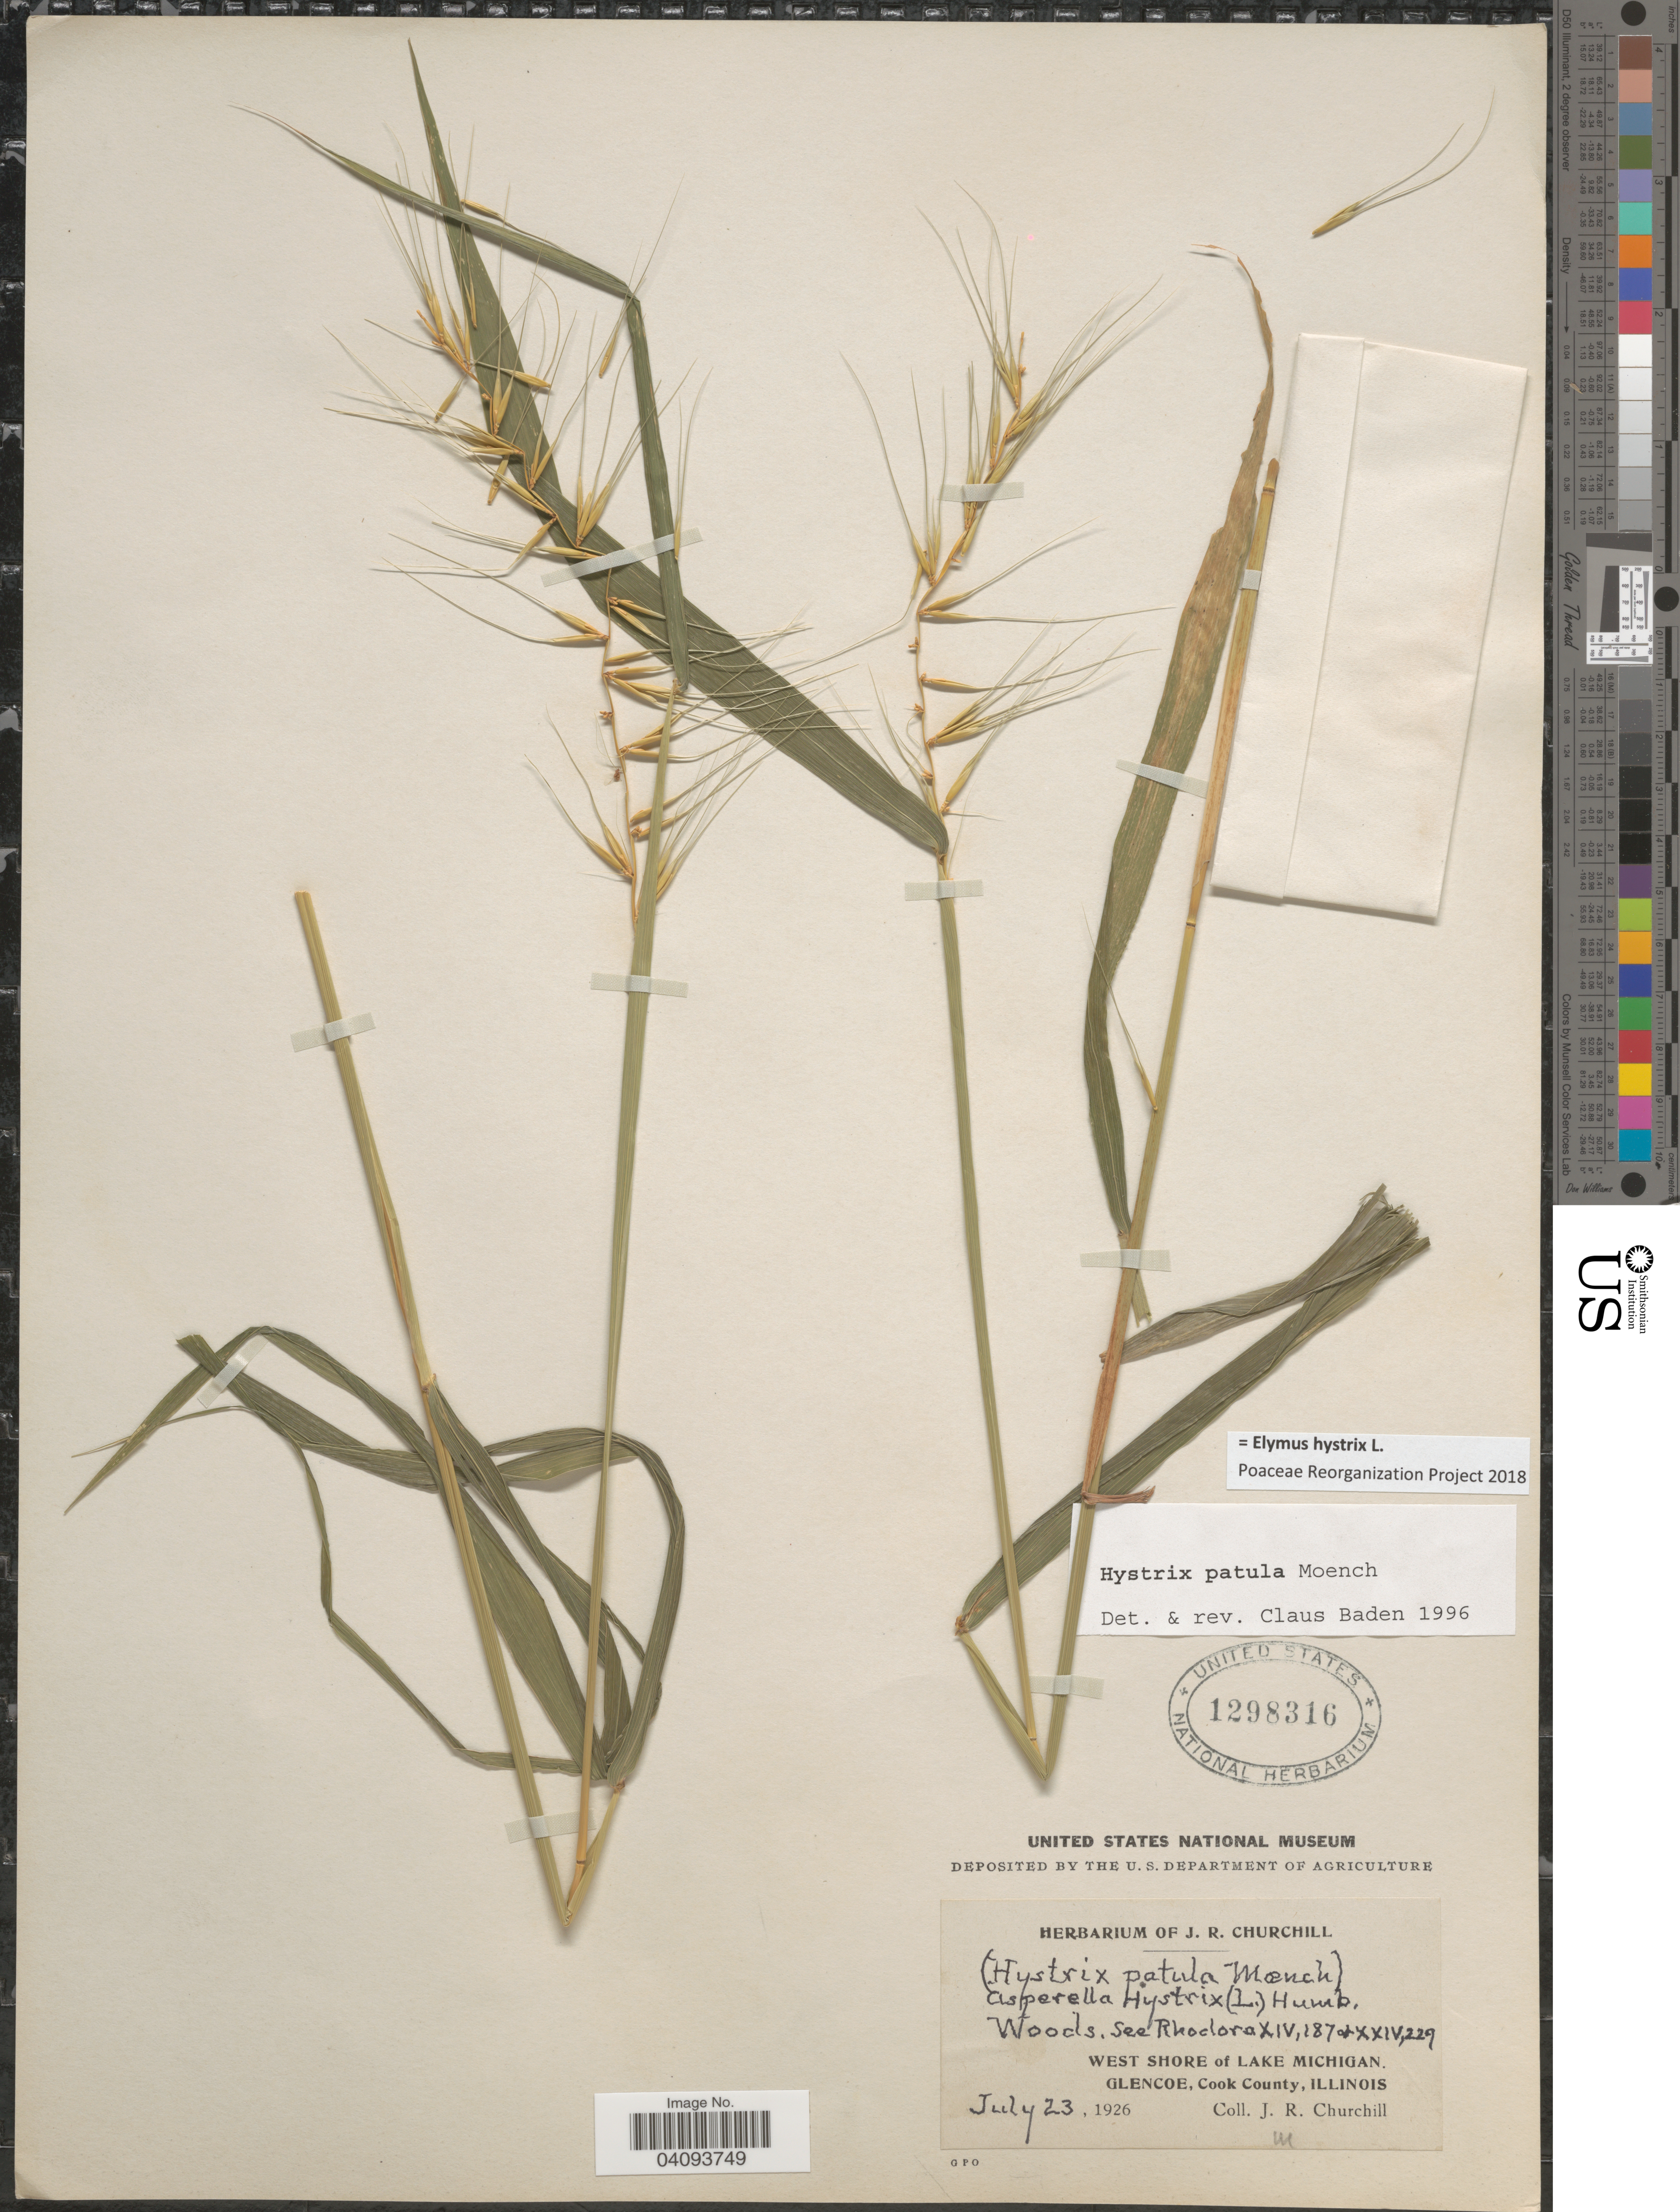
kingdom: Plantae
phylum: Tracheophyta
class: Liliopsida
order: Poales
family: Poaceae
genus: Elymus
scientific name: Elymus hystrix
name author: L.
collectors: J. Churchill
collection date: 1926-07-23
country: United States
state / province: Illinois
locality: West Shore of Lake Michigan. Glencoe, Cook County.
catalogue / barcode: US 1298316